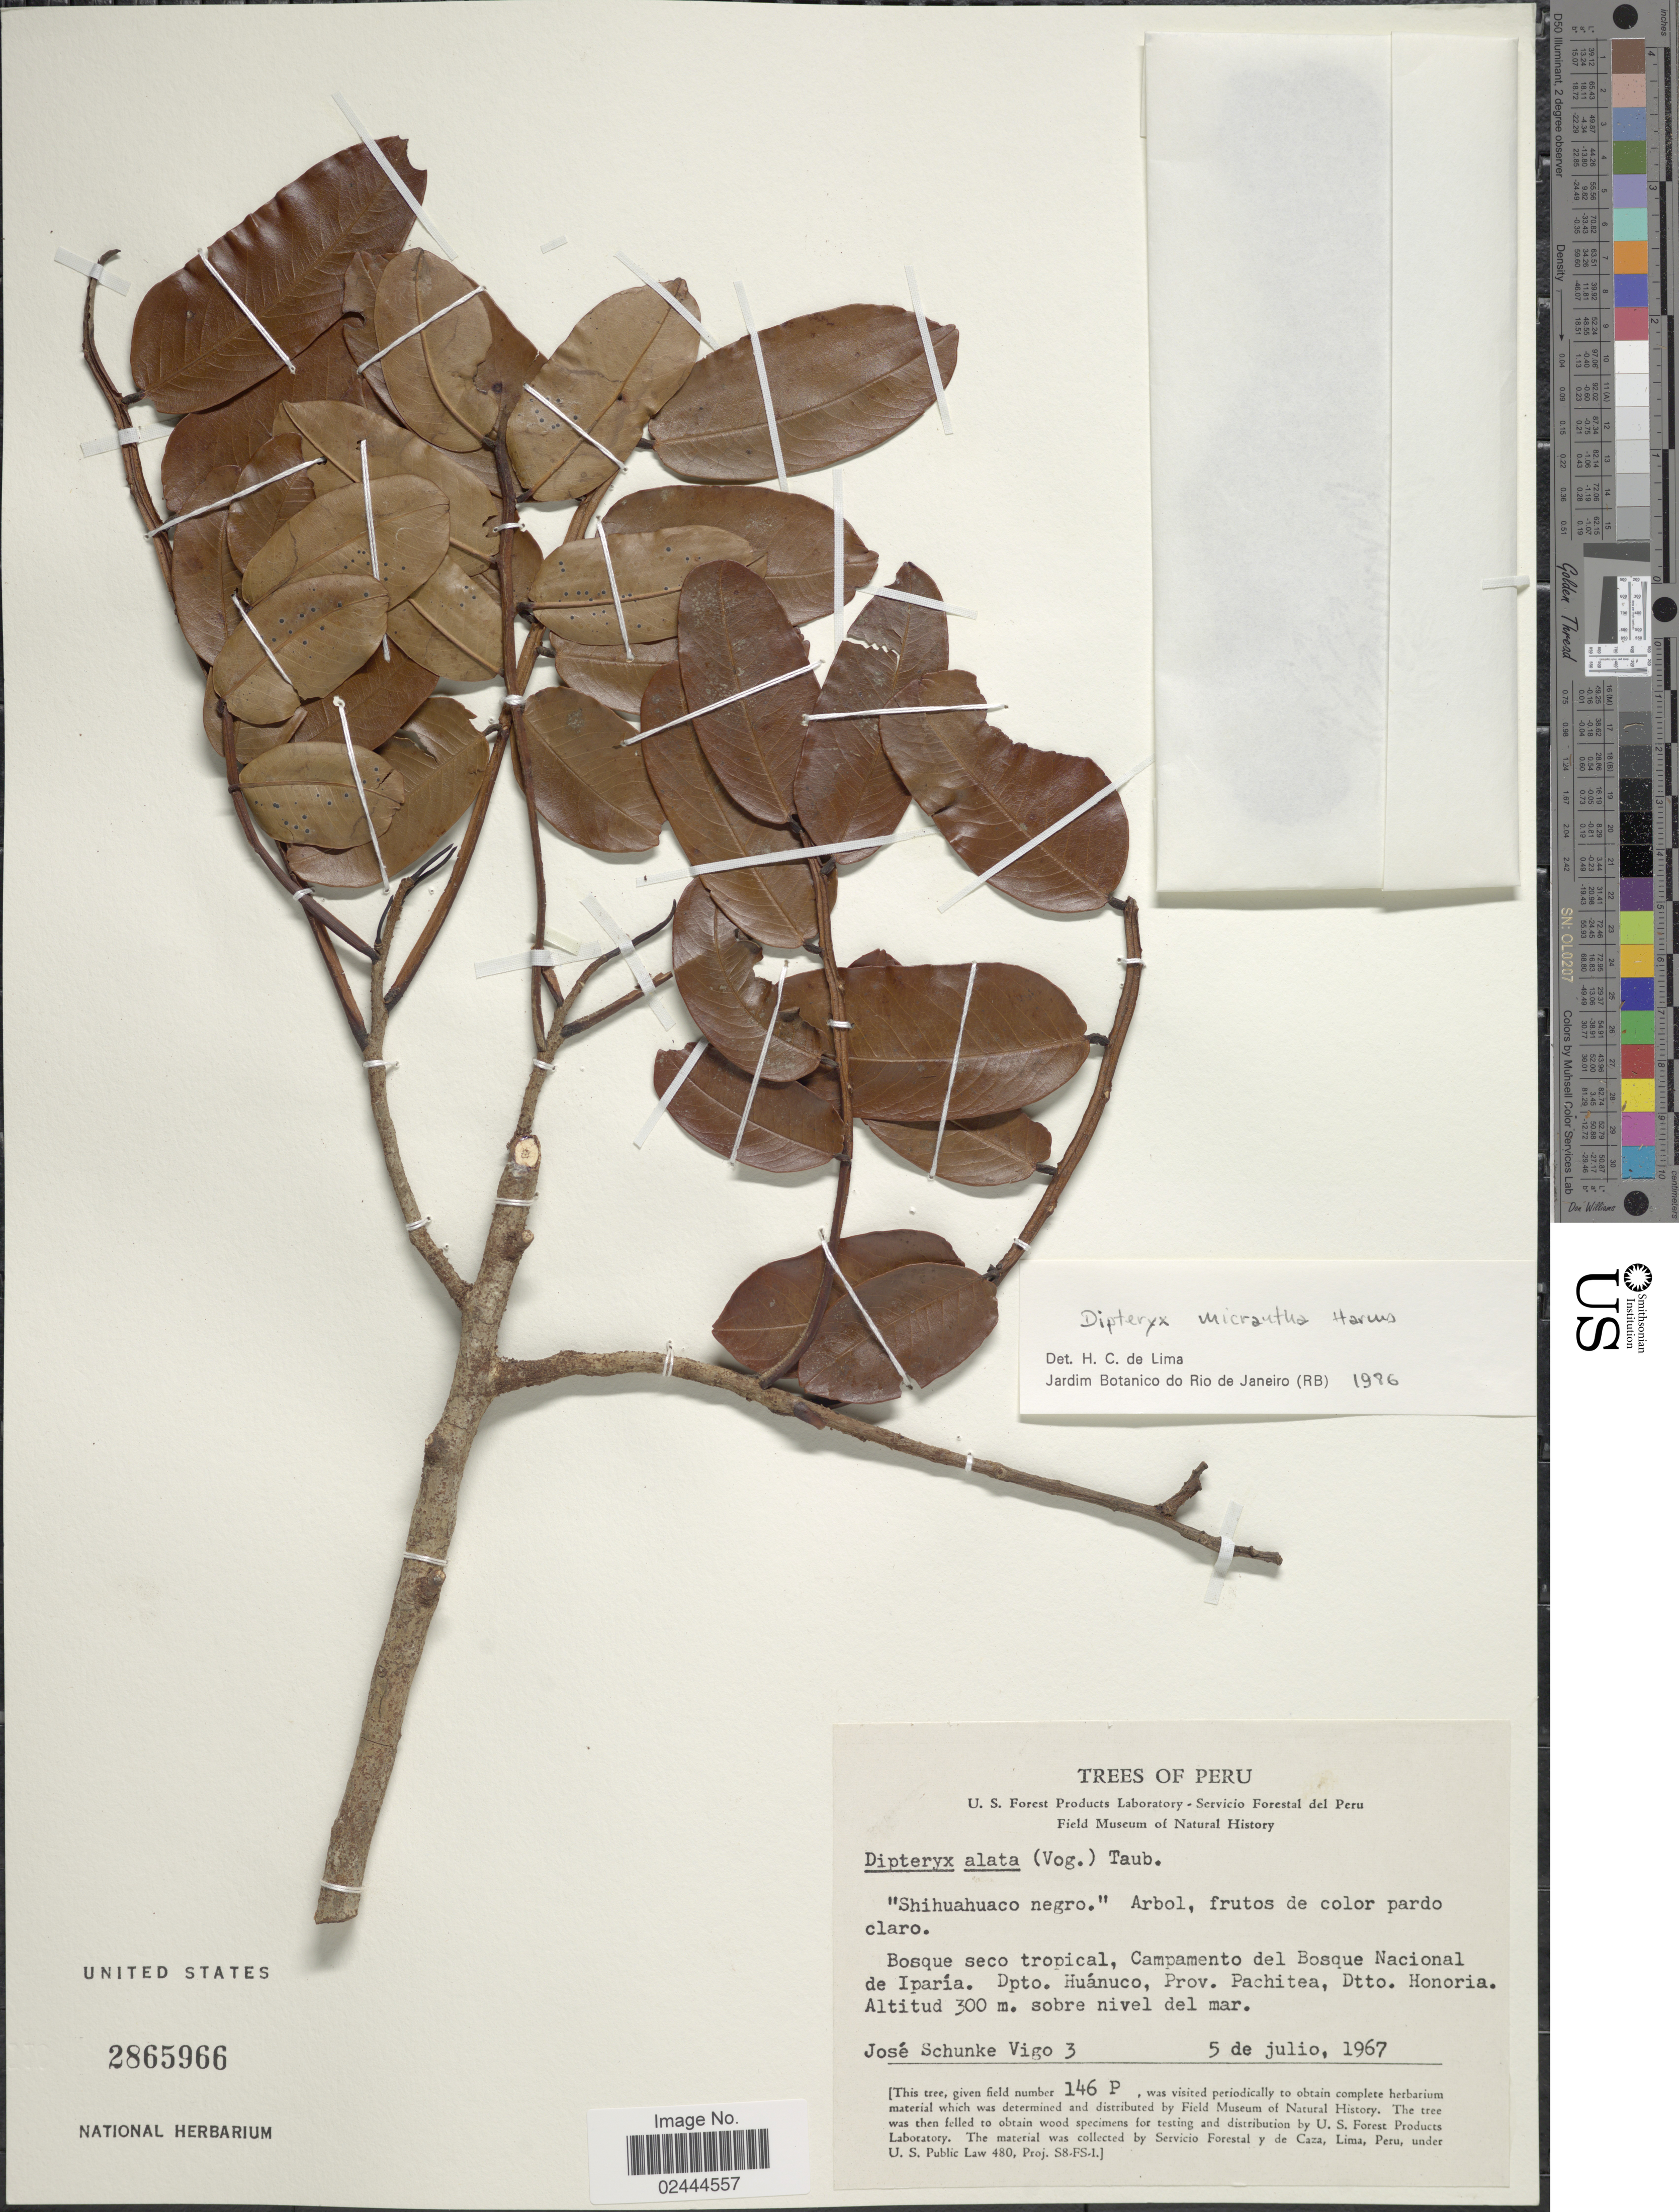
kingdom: Plantae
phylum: Tracheophyta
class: Magnoliopsida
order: Fabales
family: Fabaceae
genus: Dipteryx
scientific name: Dipteryx micrantha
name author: Harms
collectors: J. Schunke Vigo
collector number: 3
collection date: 1967-07-05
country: Peru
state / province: Huánuco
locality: Campamento del Bosque Nacional de Iparía. Prov. Pachitea, Dtto. Honoria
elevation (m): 300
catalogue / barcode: US 2865966